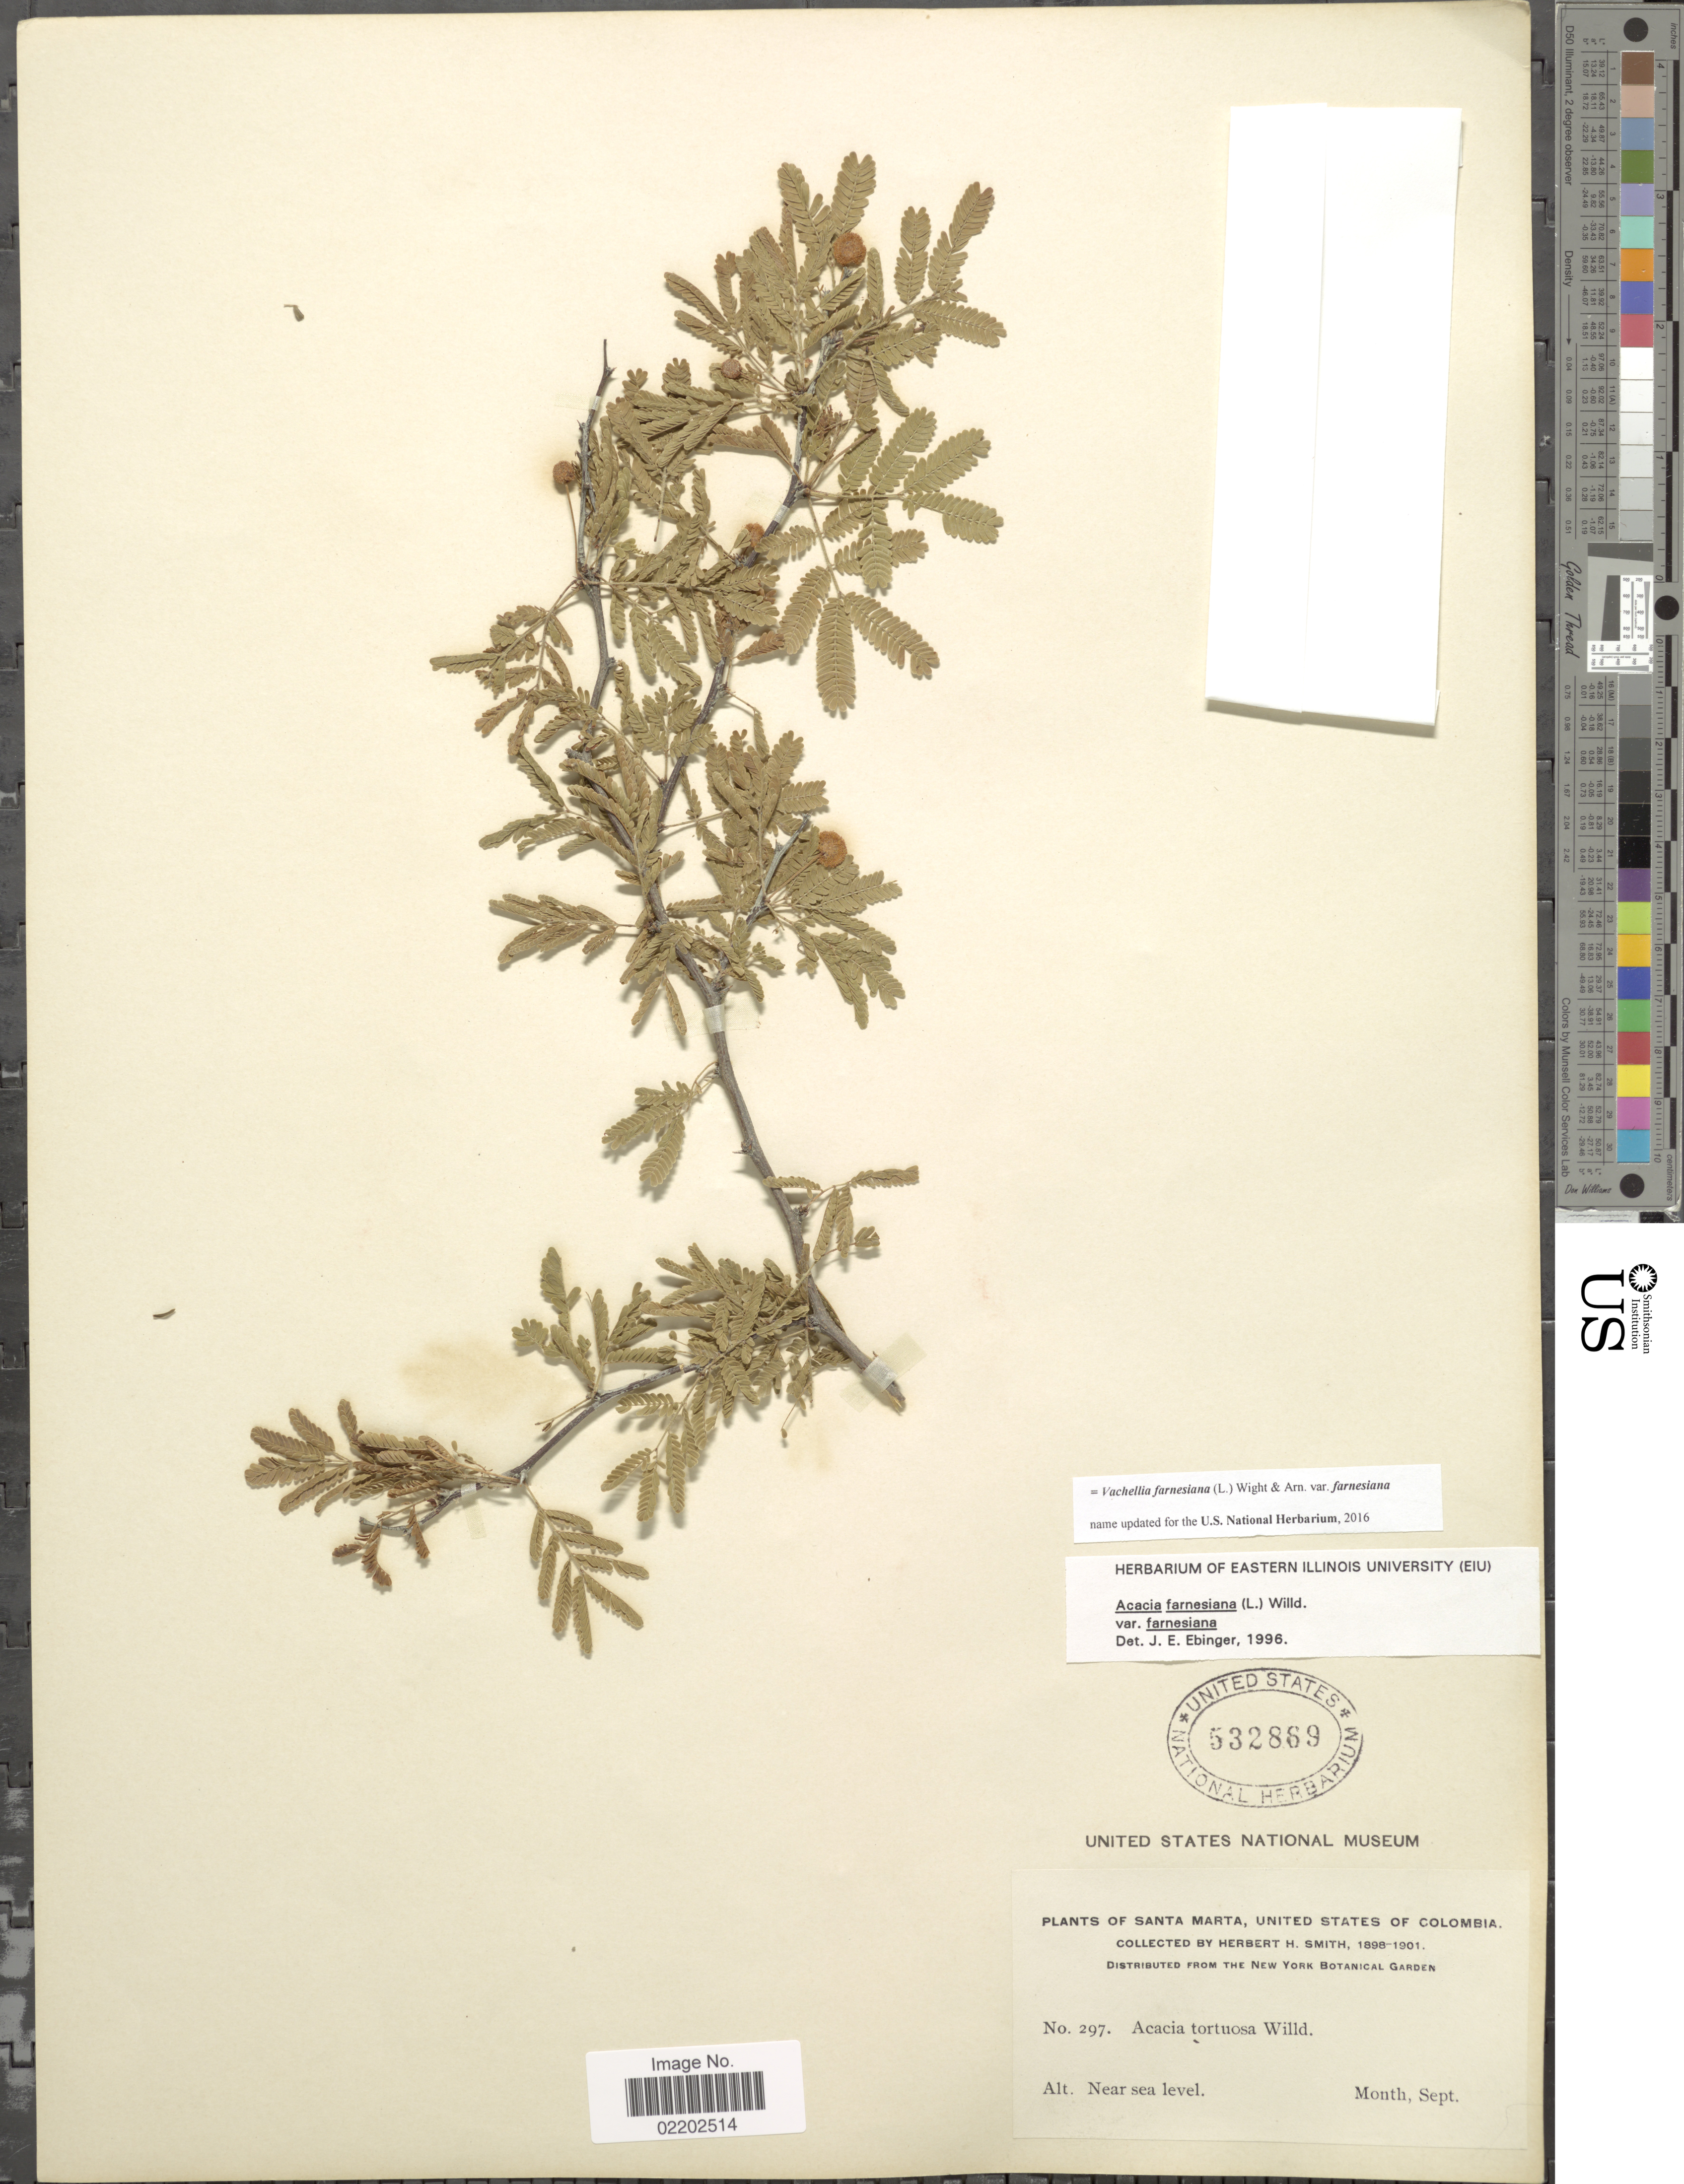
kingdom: Plantae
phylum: Tracheophyta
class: Magnoliopsida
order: Fabales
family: Fabaceae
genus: Vachellia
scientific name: Vachellia farnesiana var. farnesiana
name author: (L.) Wight & Arn.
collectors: Herbert H. Smith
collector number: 297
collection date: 1898-09/1901-09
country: Colombia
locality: Santa Marta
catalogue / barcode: US 532869